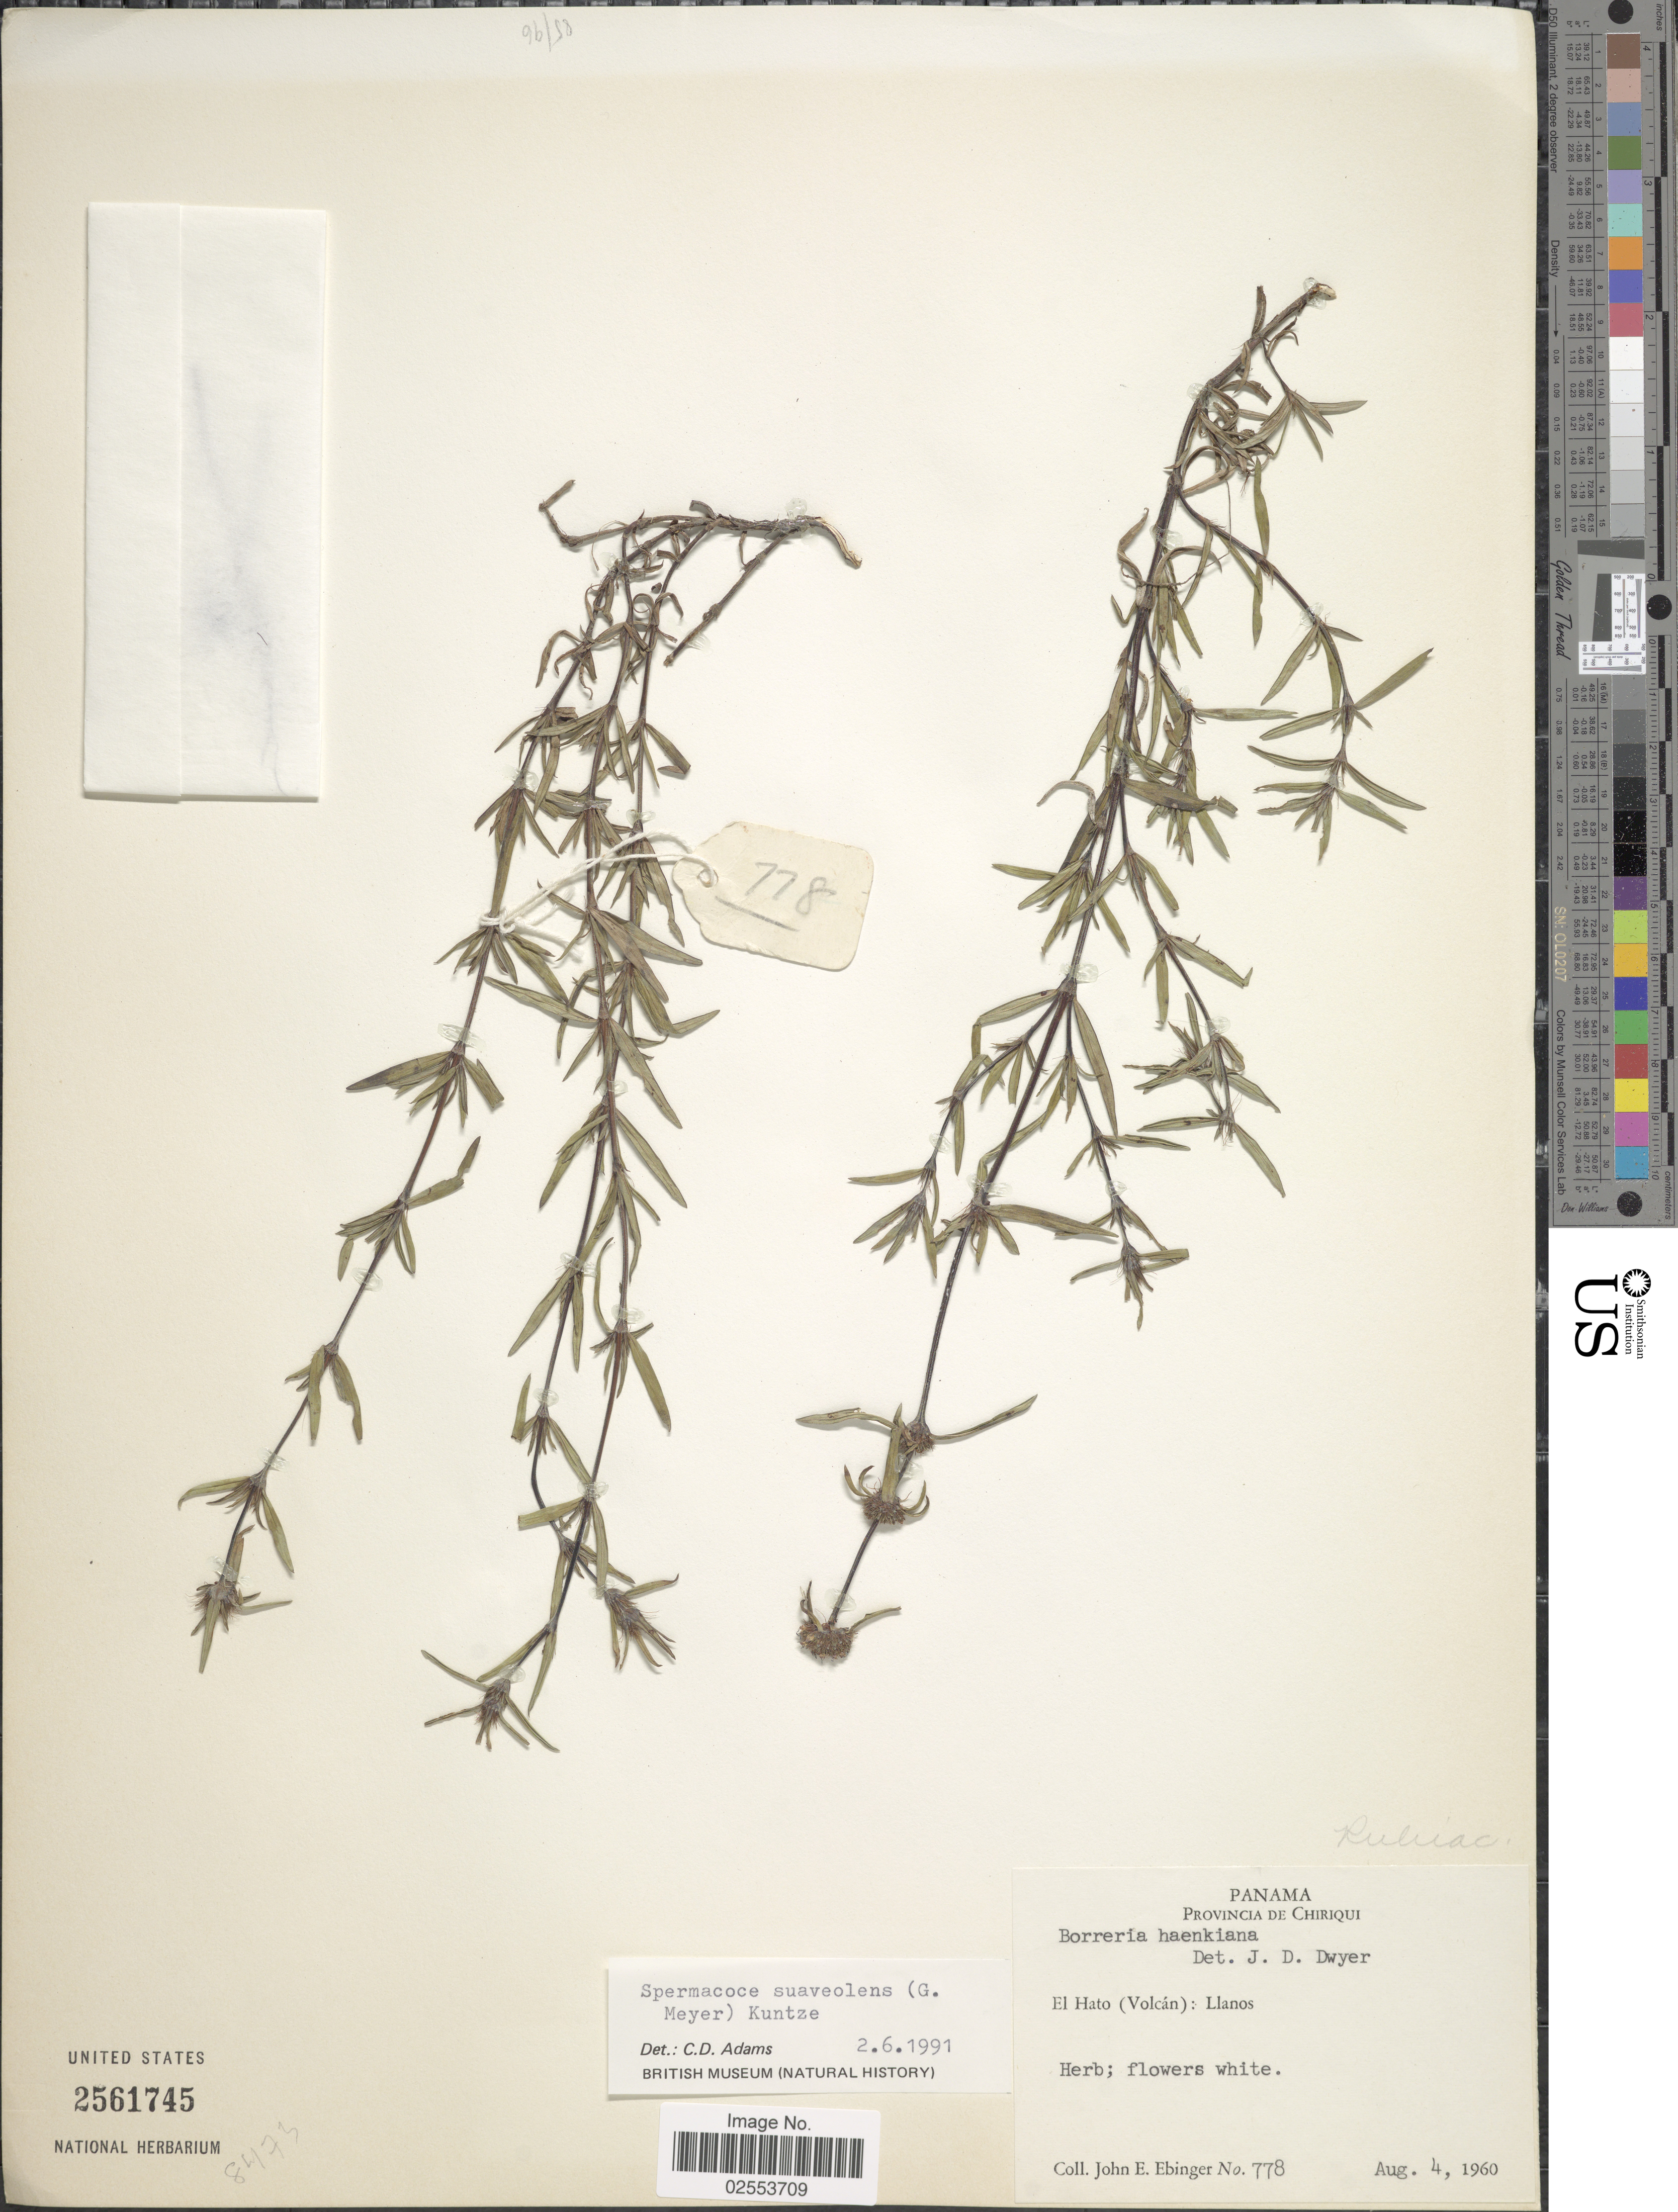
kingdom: Plantae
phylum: Tracheophyta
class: Magnoliopsida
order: Gentianales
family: Rubiaceae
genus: Spermacoce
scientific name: Spermacoce suaveolens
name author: (G. Mey.) Kuntze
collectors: J. Ebinger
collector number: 778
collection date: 1960-08-04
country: Panama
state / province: Chiriqui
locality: El Hato (Volcan): Llanos.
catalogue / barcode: US 2561745